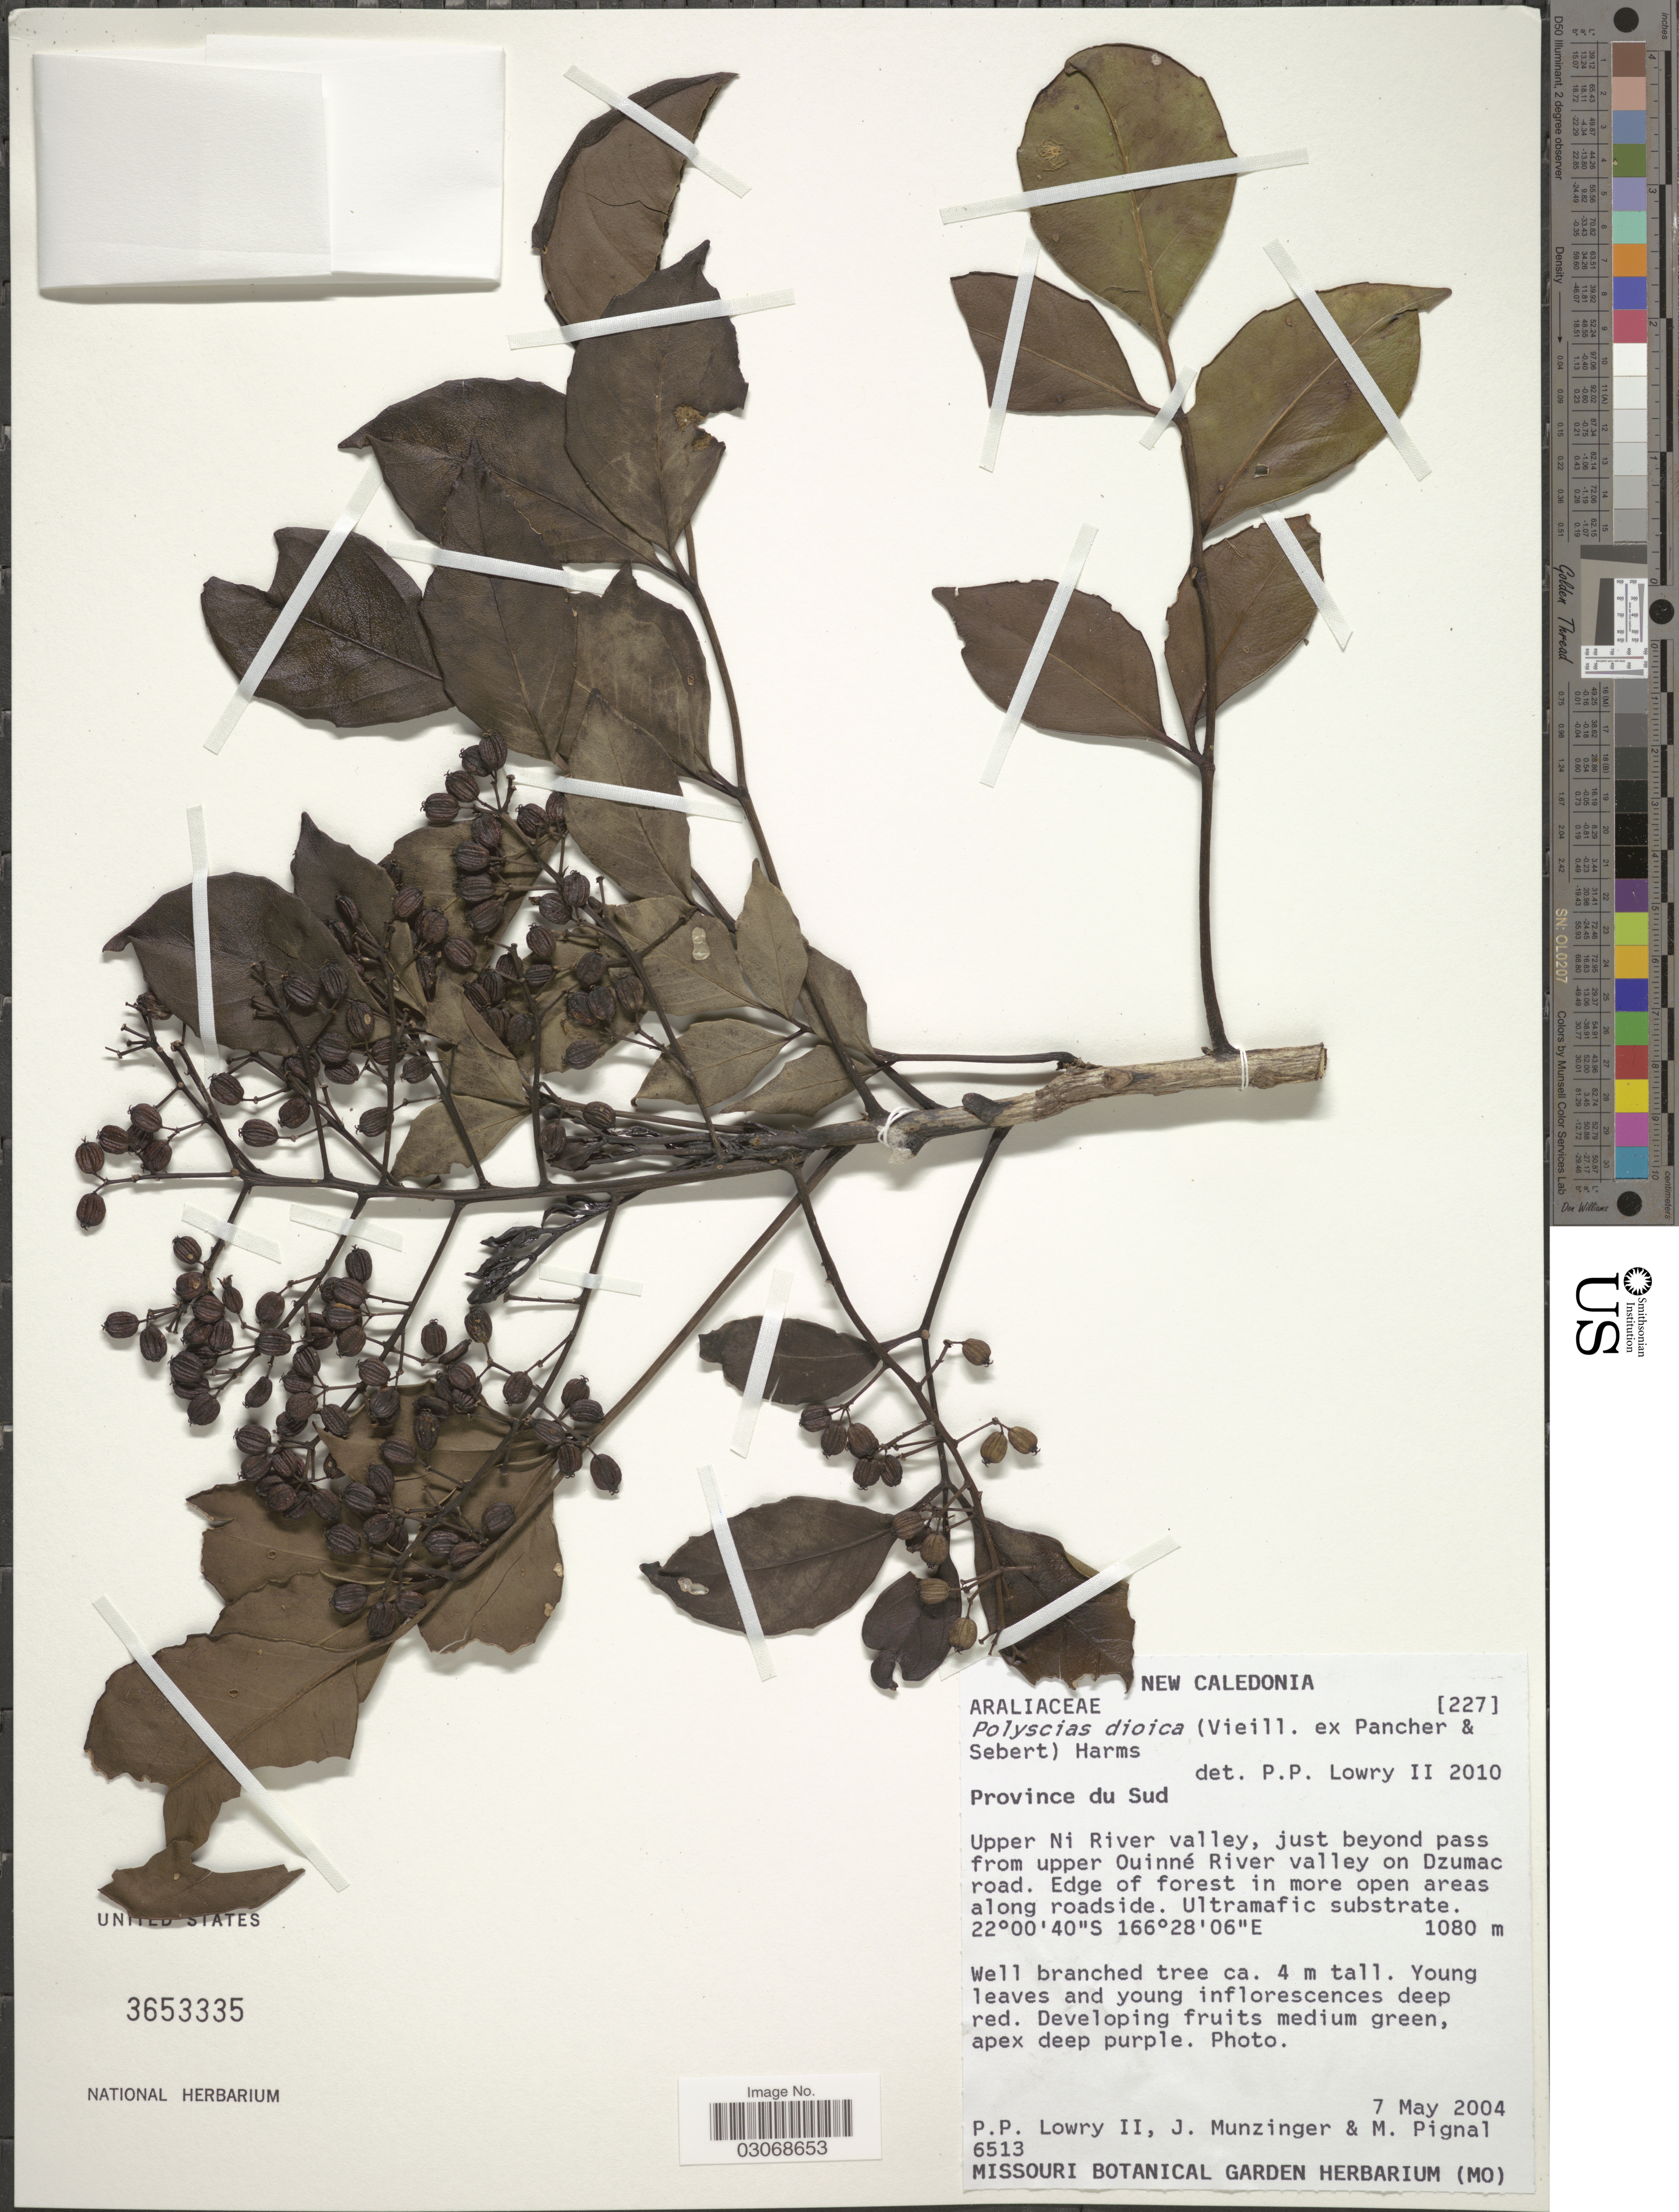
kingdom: Plantae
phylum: Tracheophyta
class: Magnoliopsida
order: Apiales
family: Araliaceae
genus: Polyscias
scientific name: Polyscias dioica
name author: (Vieill. ex Pancher & Sebert) Harms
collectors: P. P. Lowry, J. K. Munzinger & M. Pignal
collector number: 6513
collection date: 2004-05-07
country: New Caledonia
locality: Province du Sud, Upper Ni River valley, just beyond pass from upper Ouinné River valley on Dzumac road.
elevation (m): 1080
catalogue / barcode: US 3653335